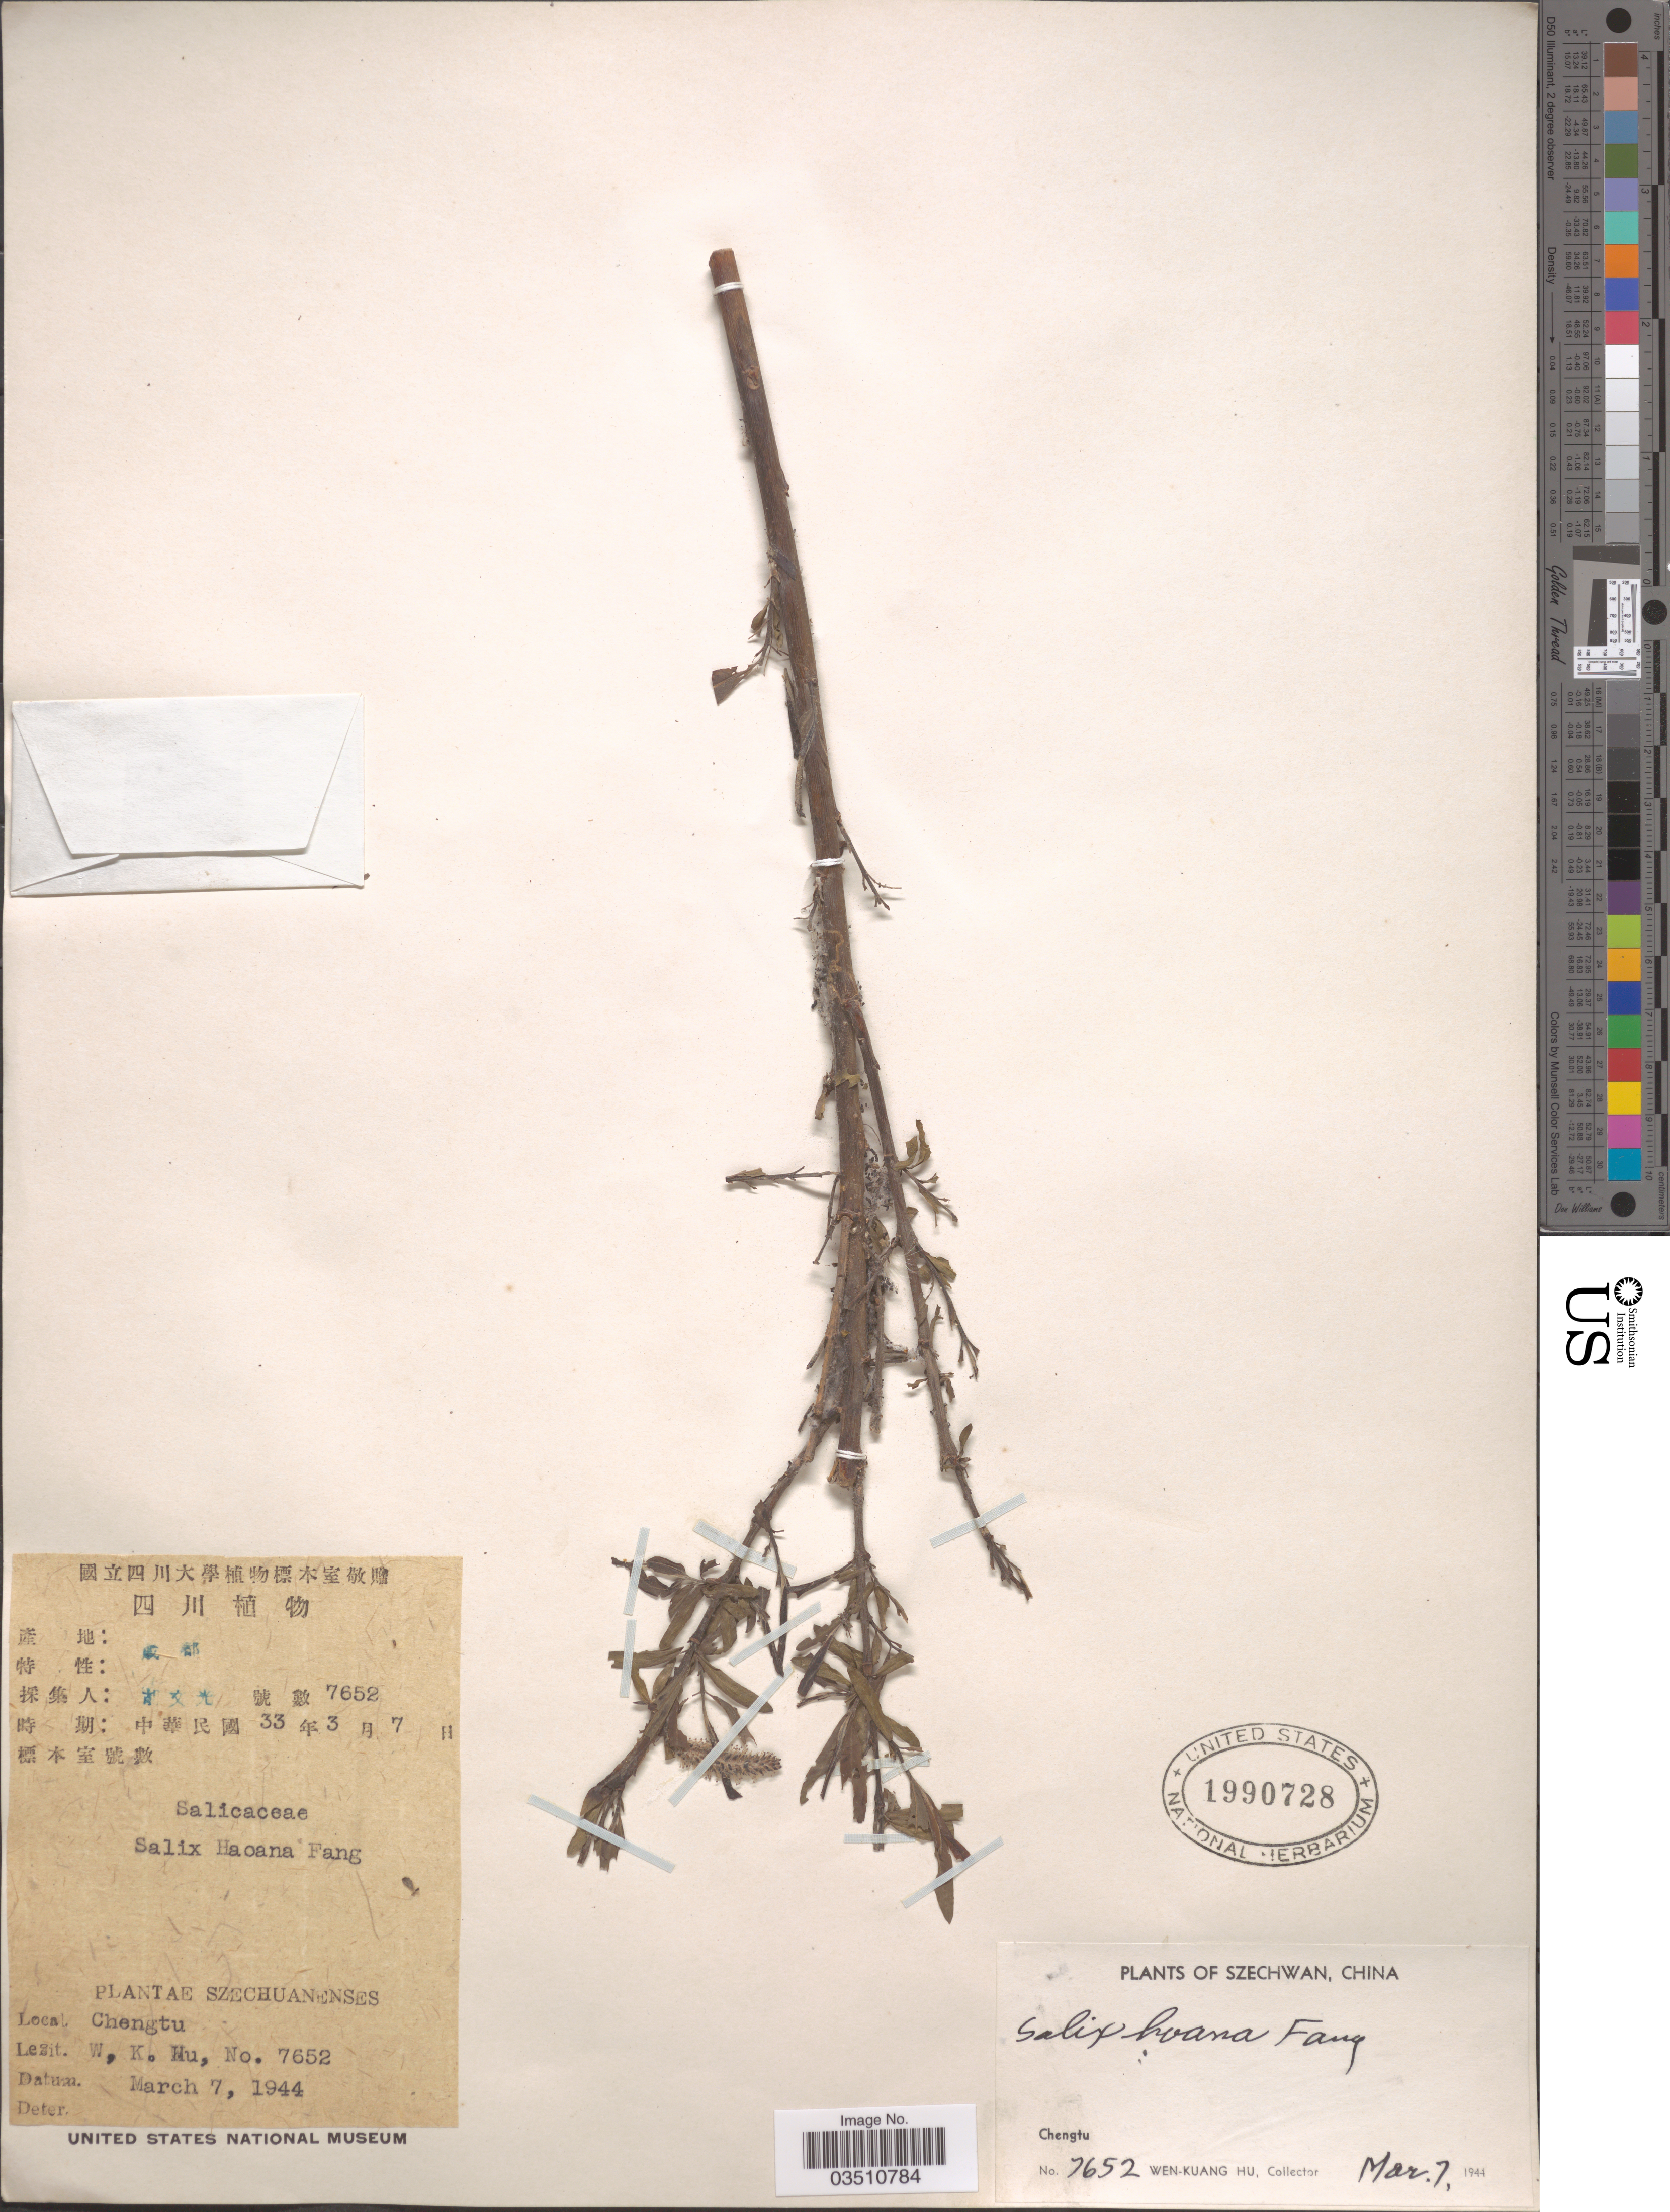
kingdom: Plantae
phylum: Tracheophyta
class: Magnoliopsida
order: Malpighiales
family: Salicaceae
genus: Salix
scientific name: Salix haoana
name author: C.F. Fang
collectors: W. K. Hu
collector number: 7652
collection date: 1944-03-07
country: China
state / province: Sichuan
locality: Szechwan. Chengtu.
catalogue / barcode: US 1990728